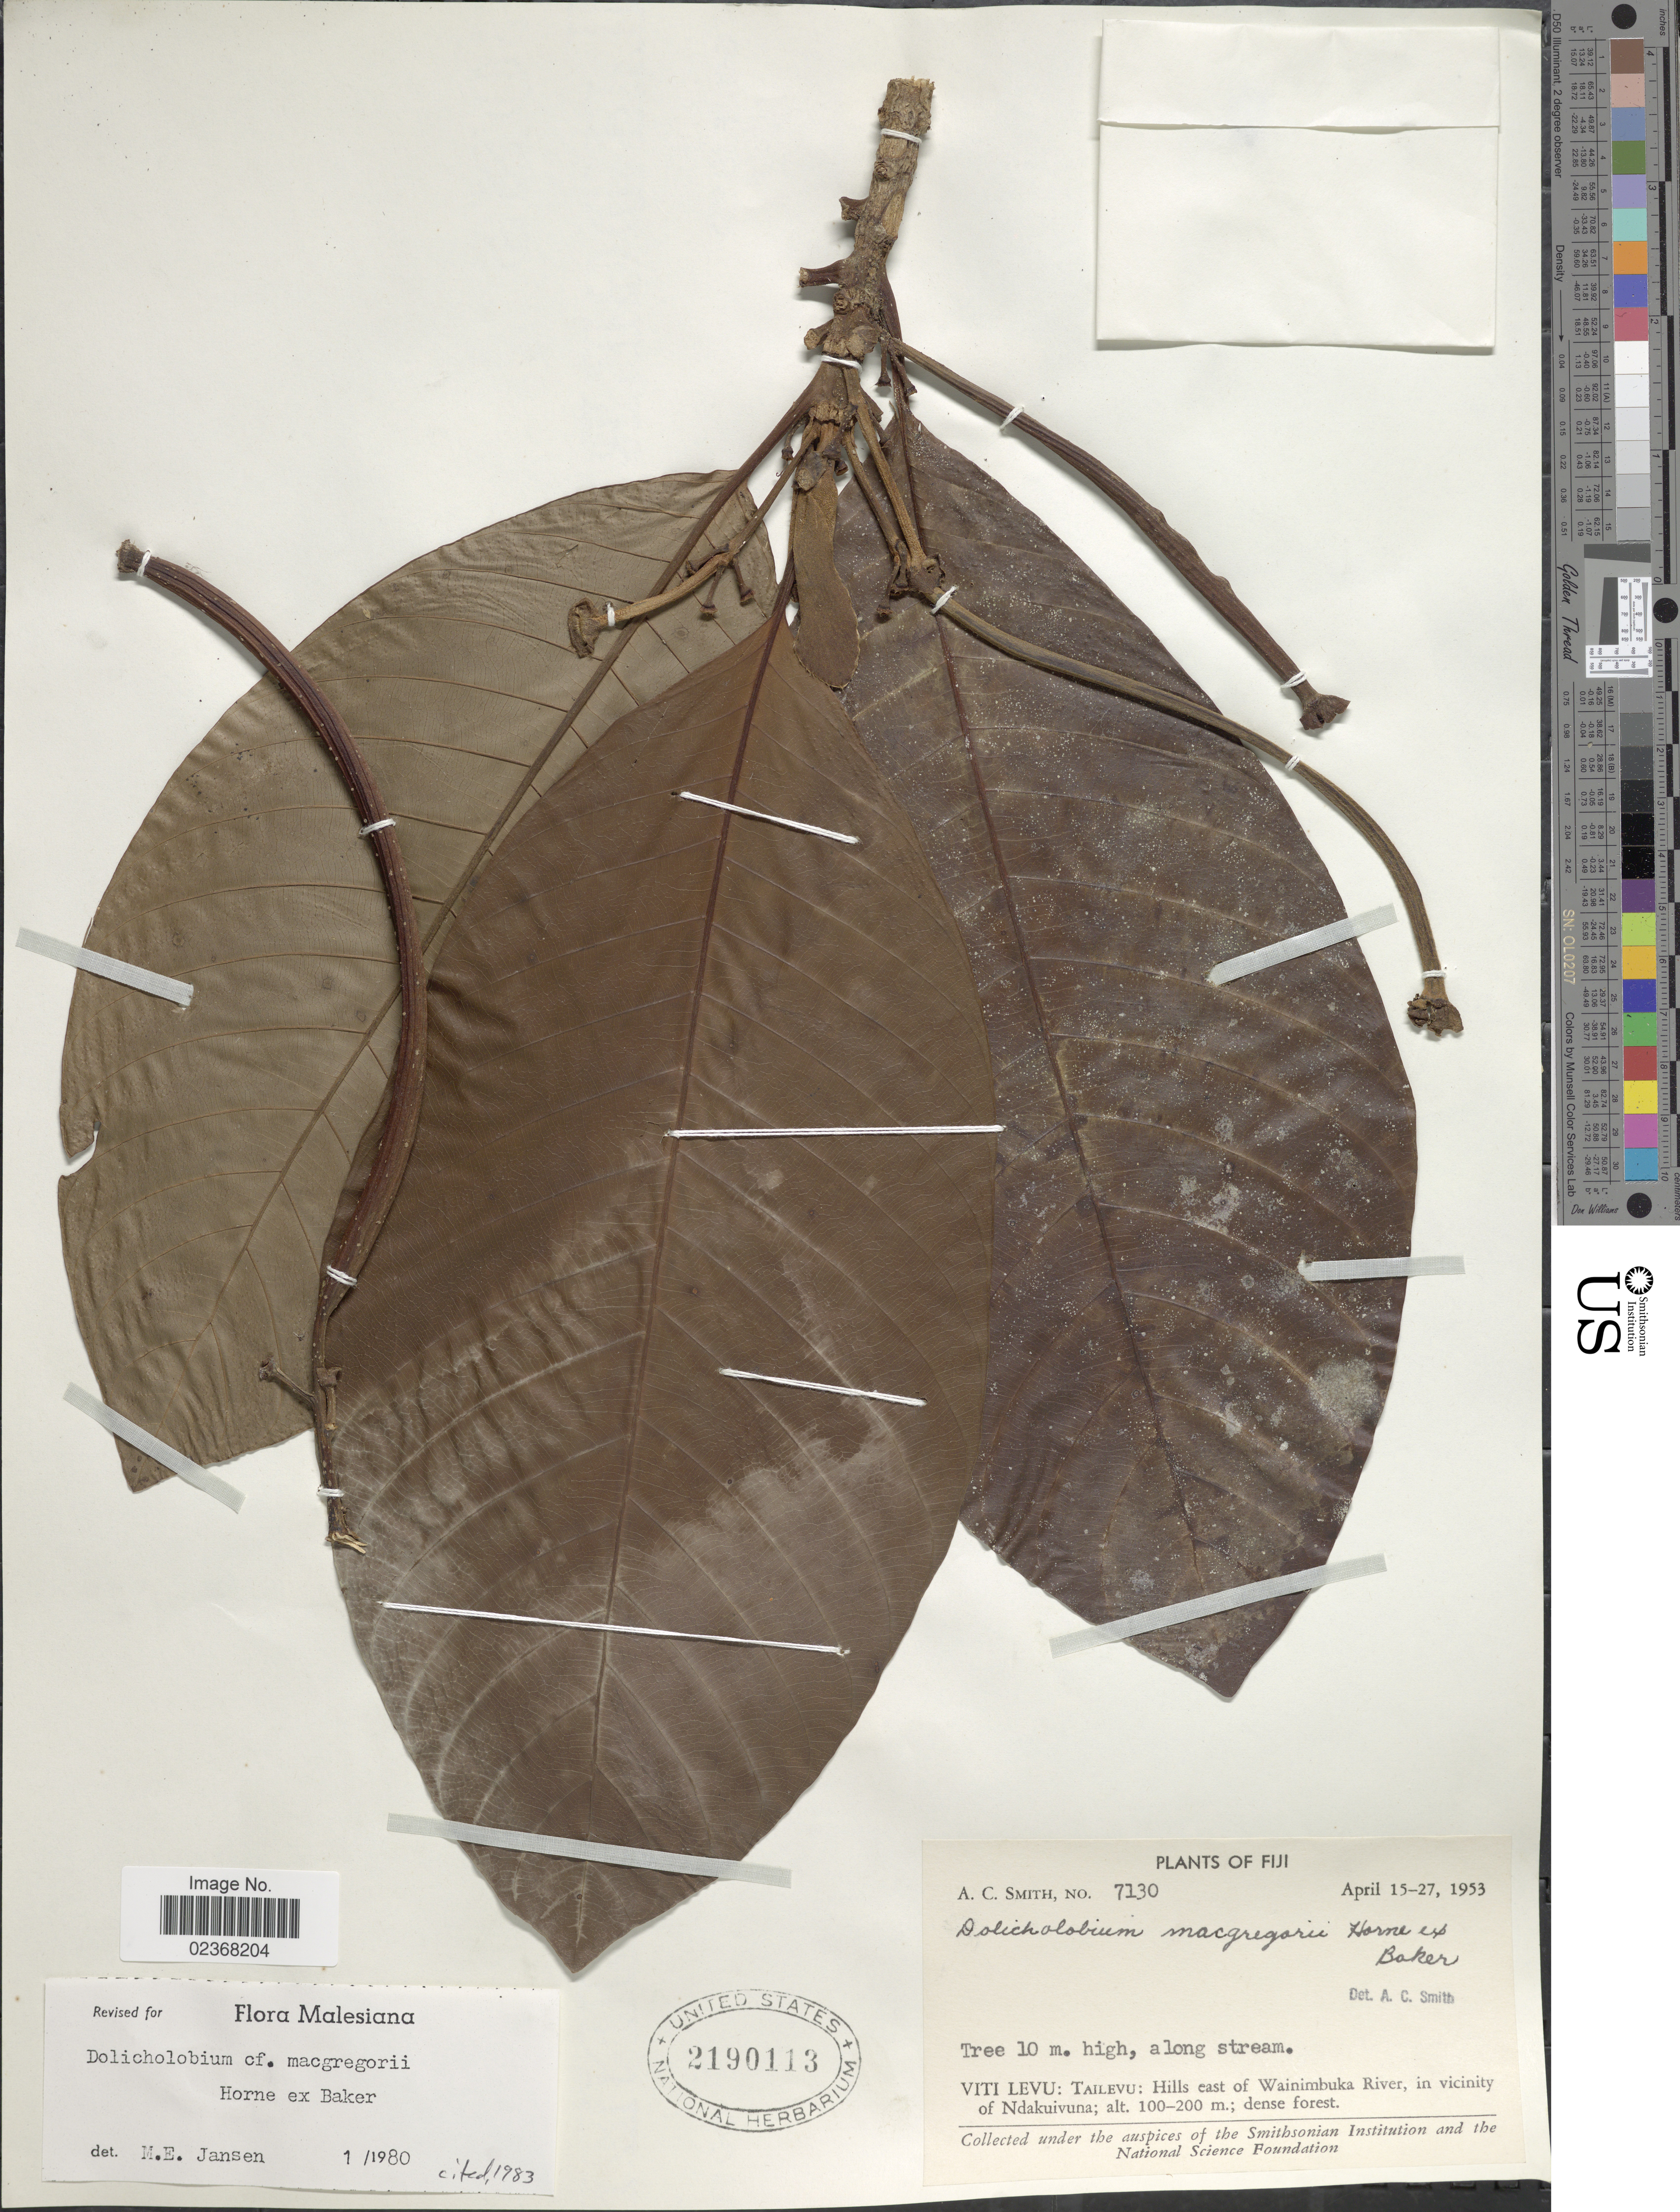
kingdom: Plantae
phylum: Tracheophyta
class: Magnoliopsida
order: Gentianales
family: Rubiaceae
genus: Dolicholobium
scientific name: Dolicholobium macgregorii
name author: Horne ex Baker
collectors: A. C. Smith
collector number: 7130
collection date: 1953-04-15/1953-04-27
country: Fiji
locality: Viti Levu: Tailevu: Hills est of Wainimbuka River, in vicinity of Ndakuivuna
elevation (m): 100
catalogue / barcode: US 2190113